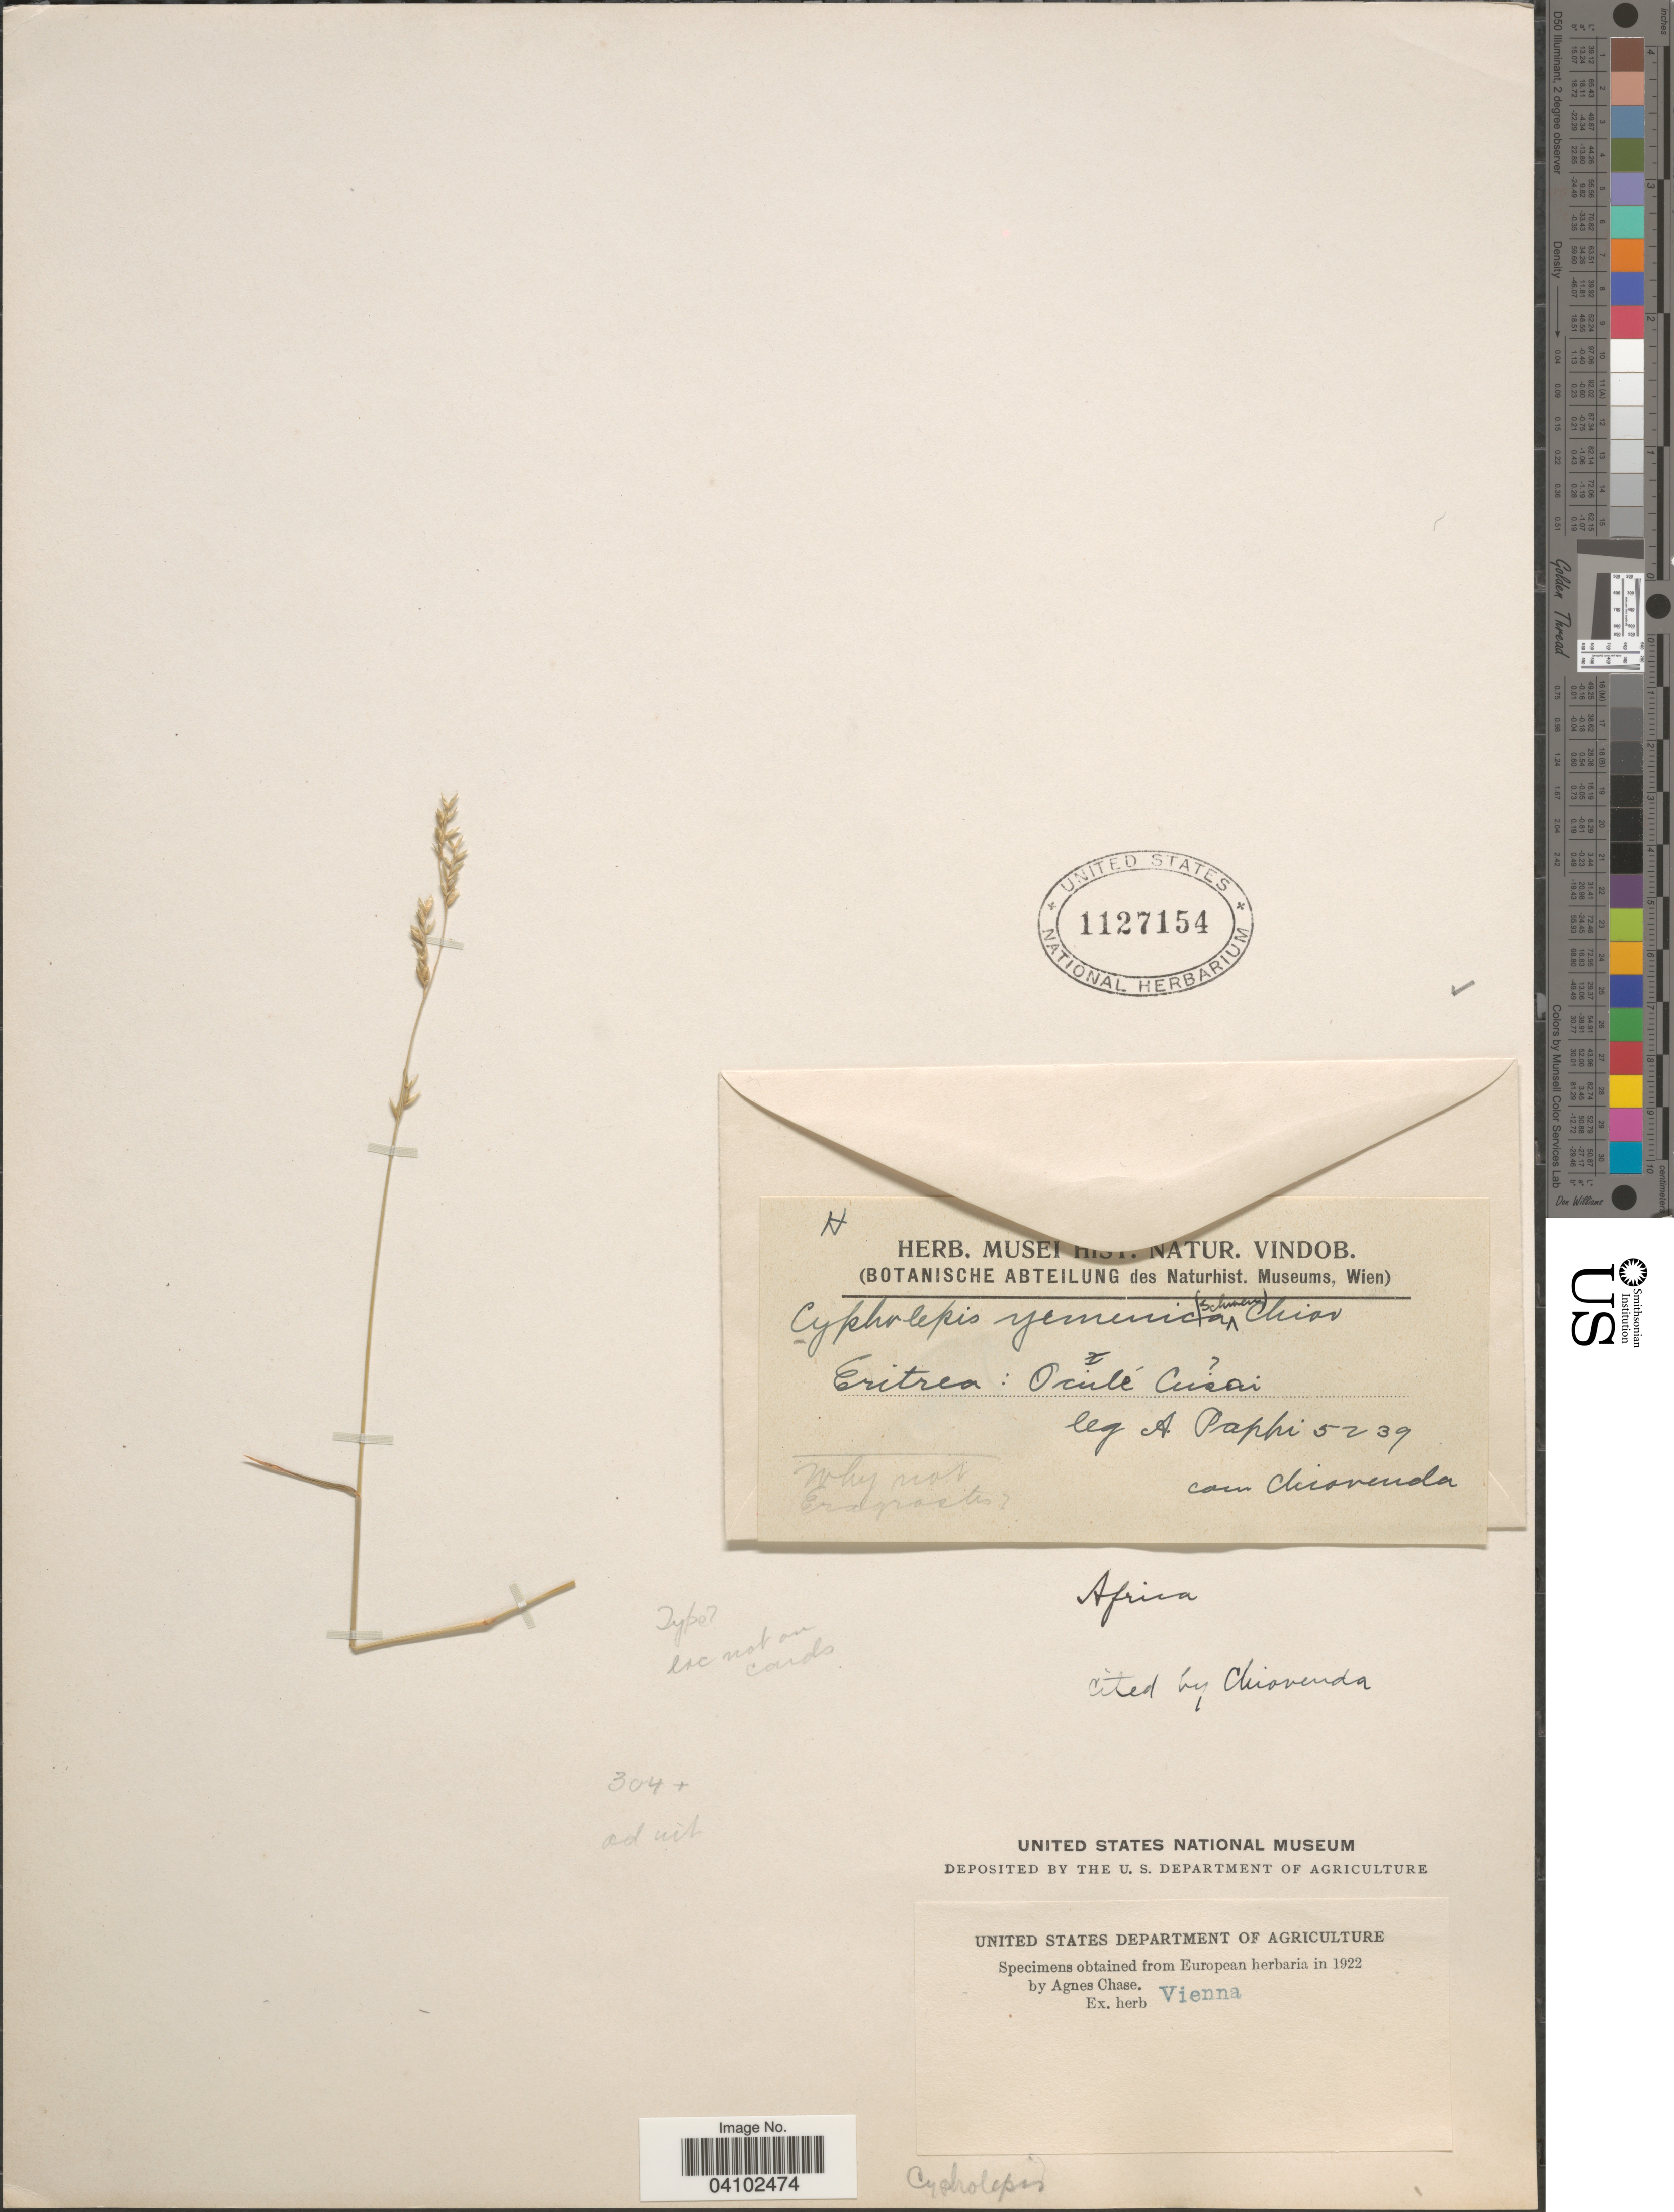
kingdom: Plantae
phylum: Tracheophyta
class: Liliopsida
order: Poales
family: Poaceae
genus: Disakisperma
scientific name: Disakisperma yemenicum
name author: (Schweinf.) P.M. Peterson & N. Snow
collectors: A. Pappi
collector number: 5239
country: Eritrea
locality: Oculé Cusai.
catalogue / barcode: US 1127154